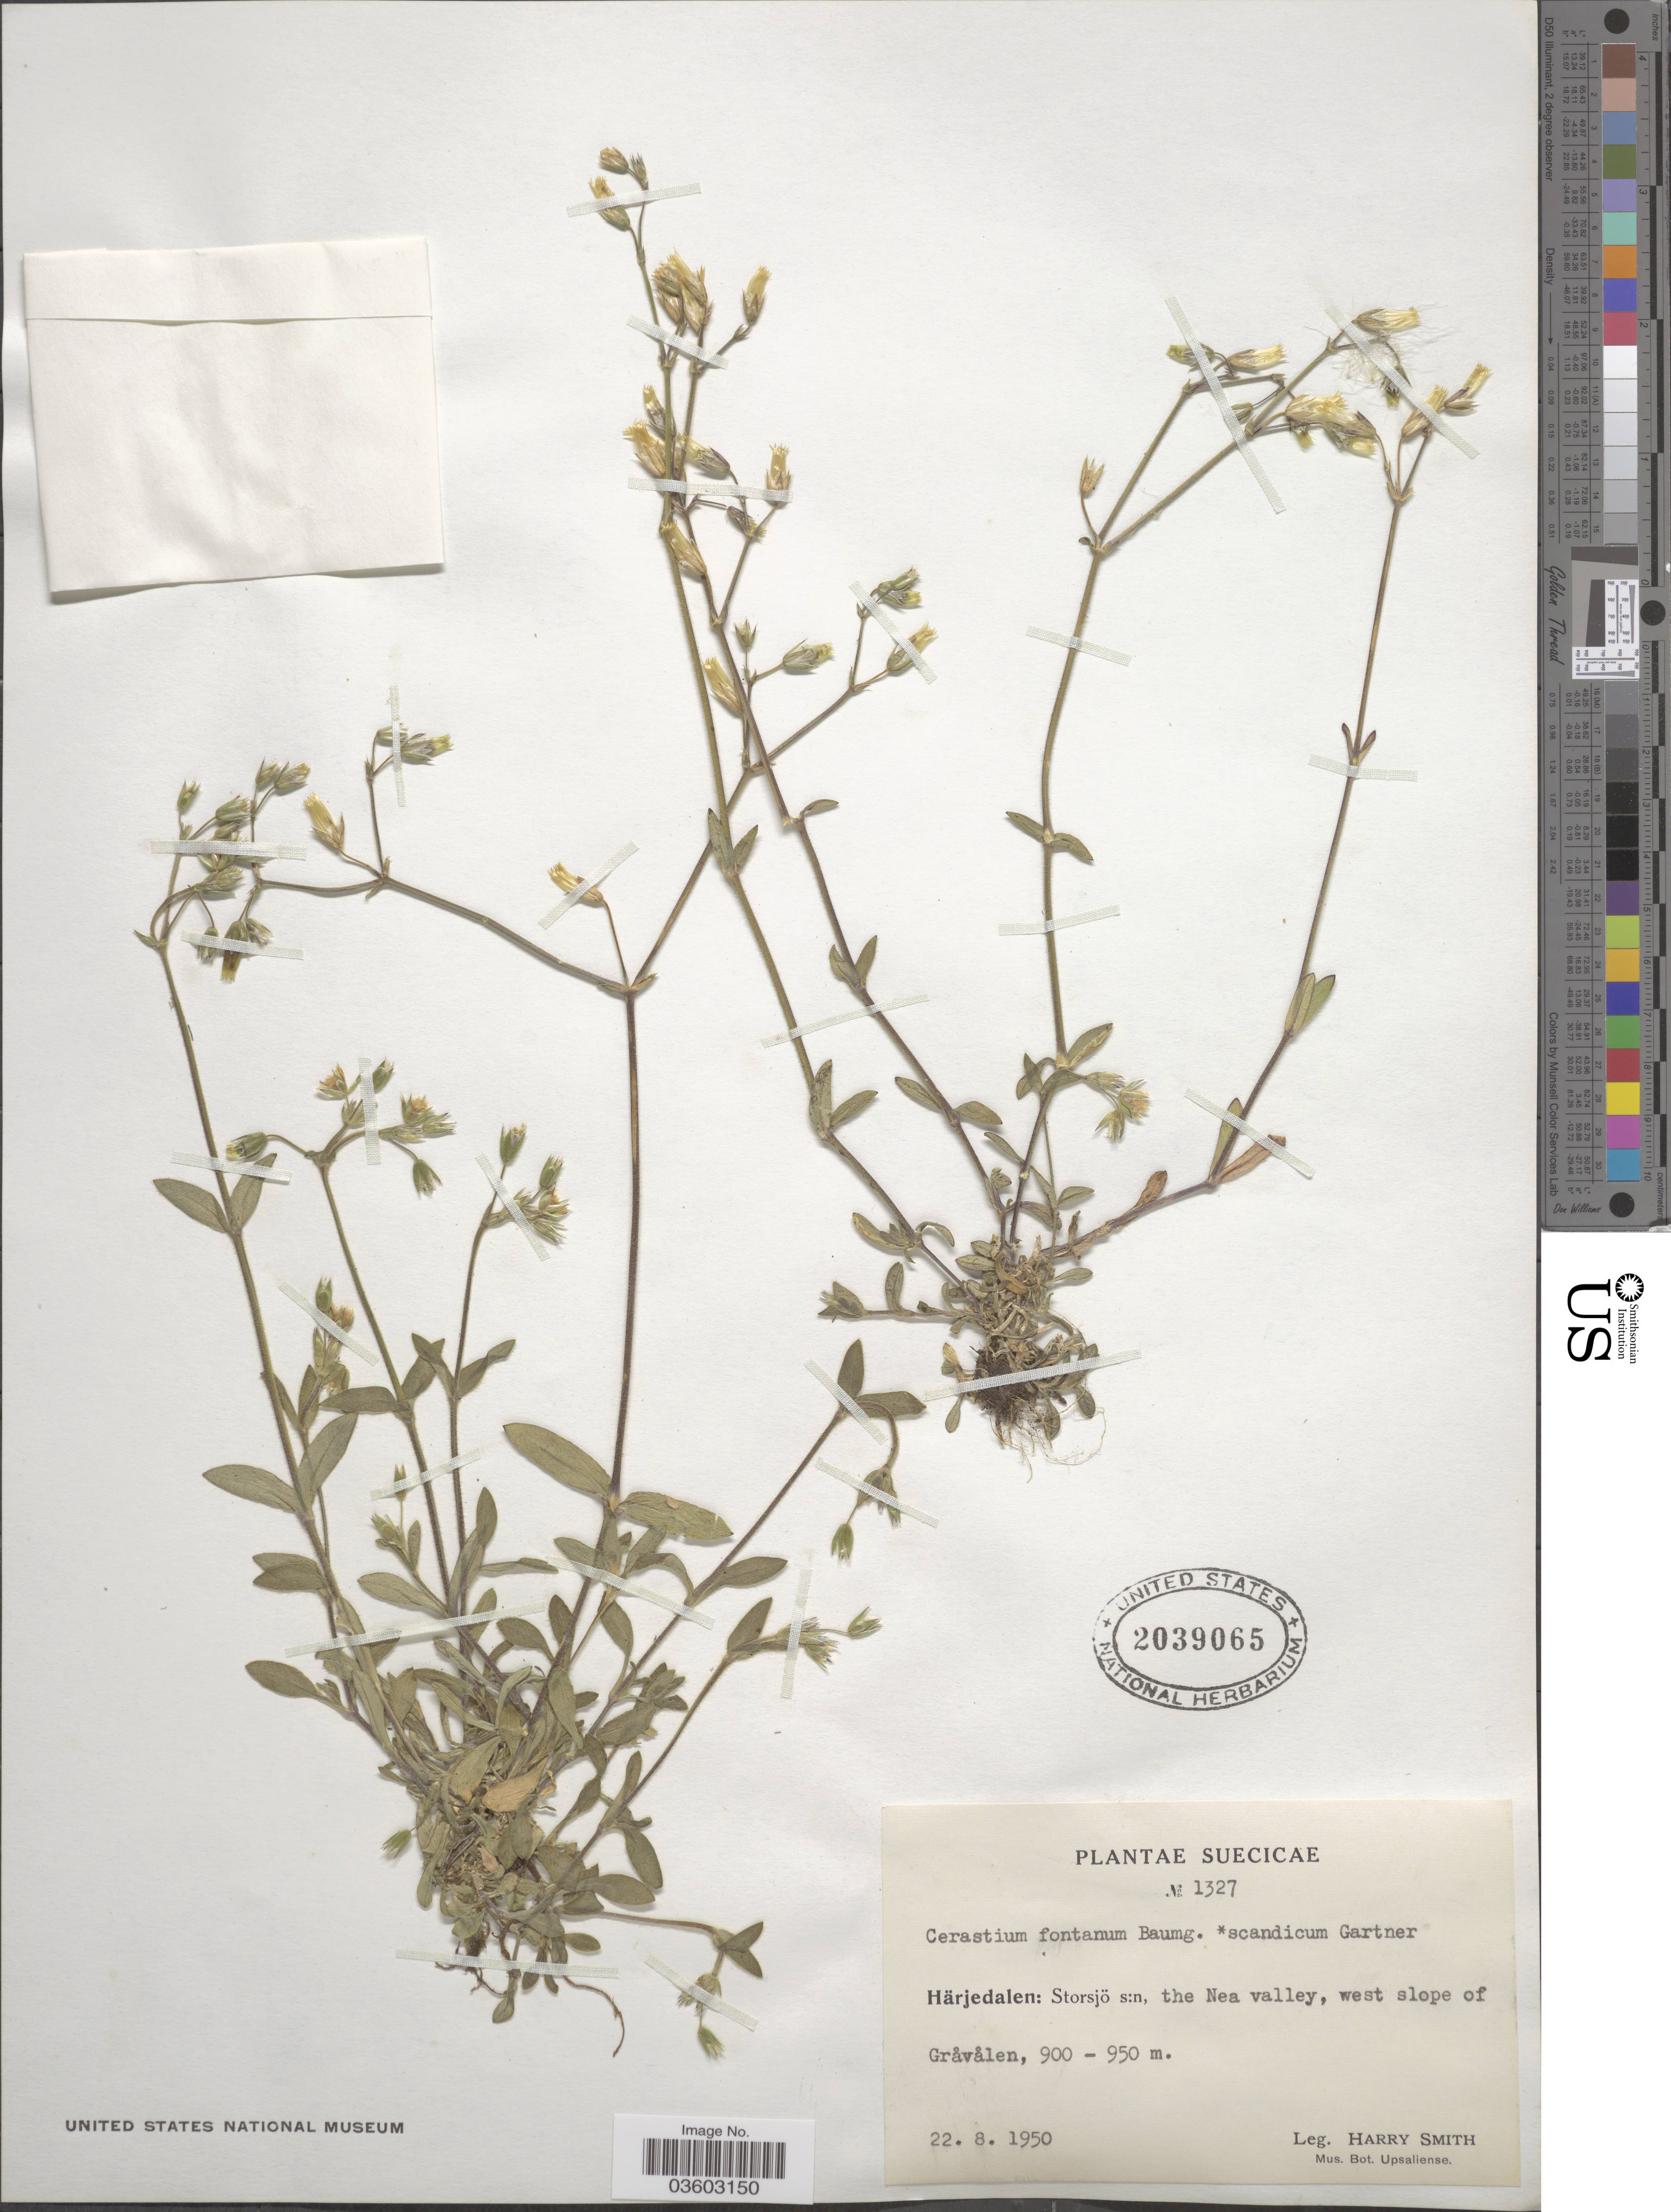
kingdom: Plantae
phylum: Tracheophyta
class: Magnoliopsida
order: Caryophyllales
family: Caryophyllaceae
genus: Cerastium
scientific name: Cerastium fontanum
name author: Baumg.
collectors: H. Smith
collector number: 1327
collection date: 1950-08-22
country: Sweden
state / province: Jamtland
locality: Suecicae. Härjedalen: Storsjö s:n, the Nea valley, west slope of Gråvålen.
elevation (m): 900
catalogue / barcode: US 2039065